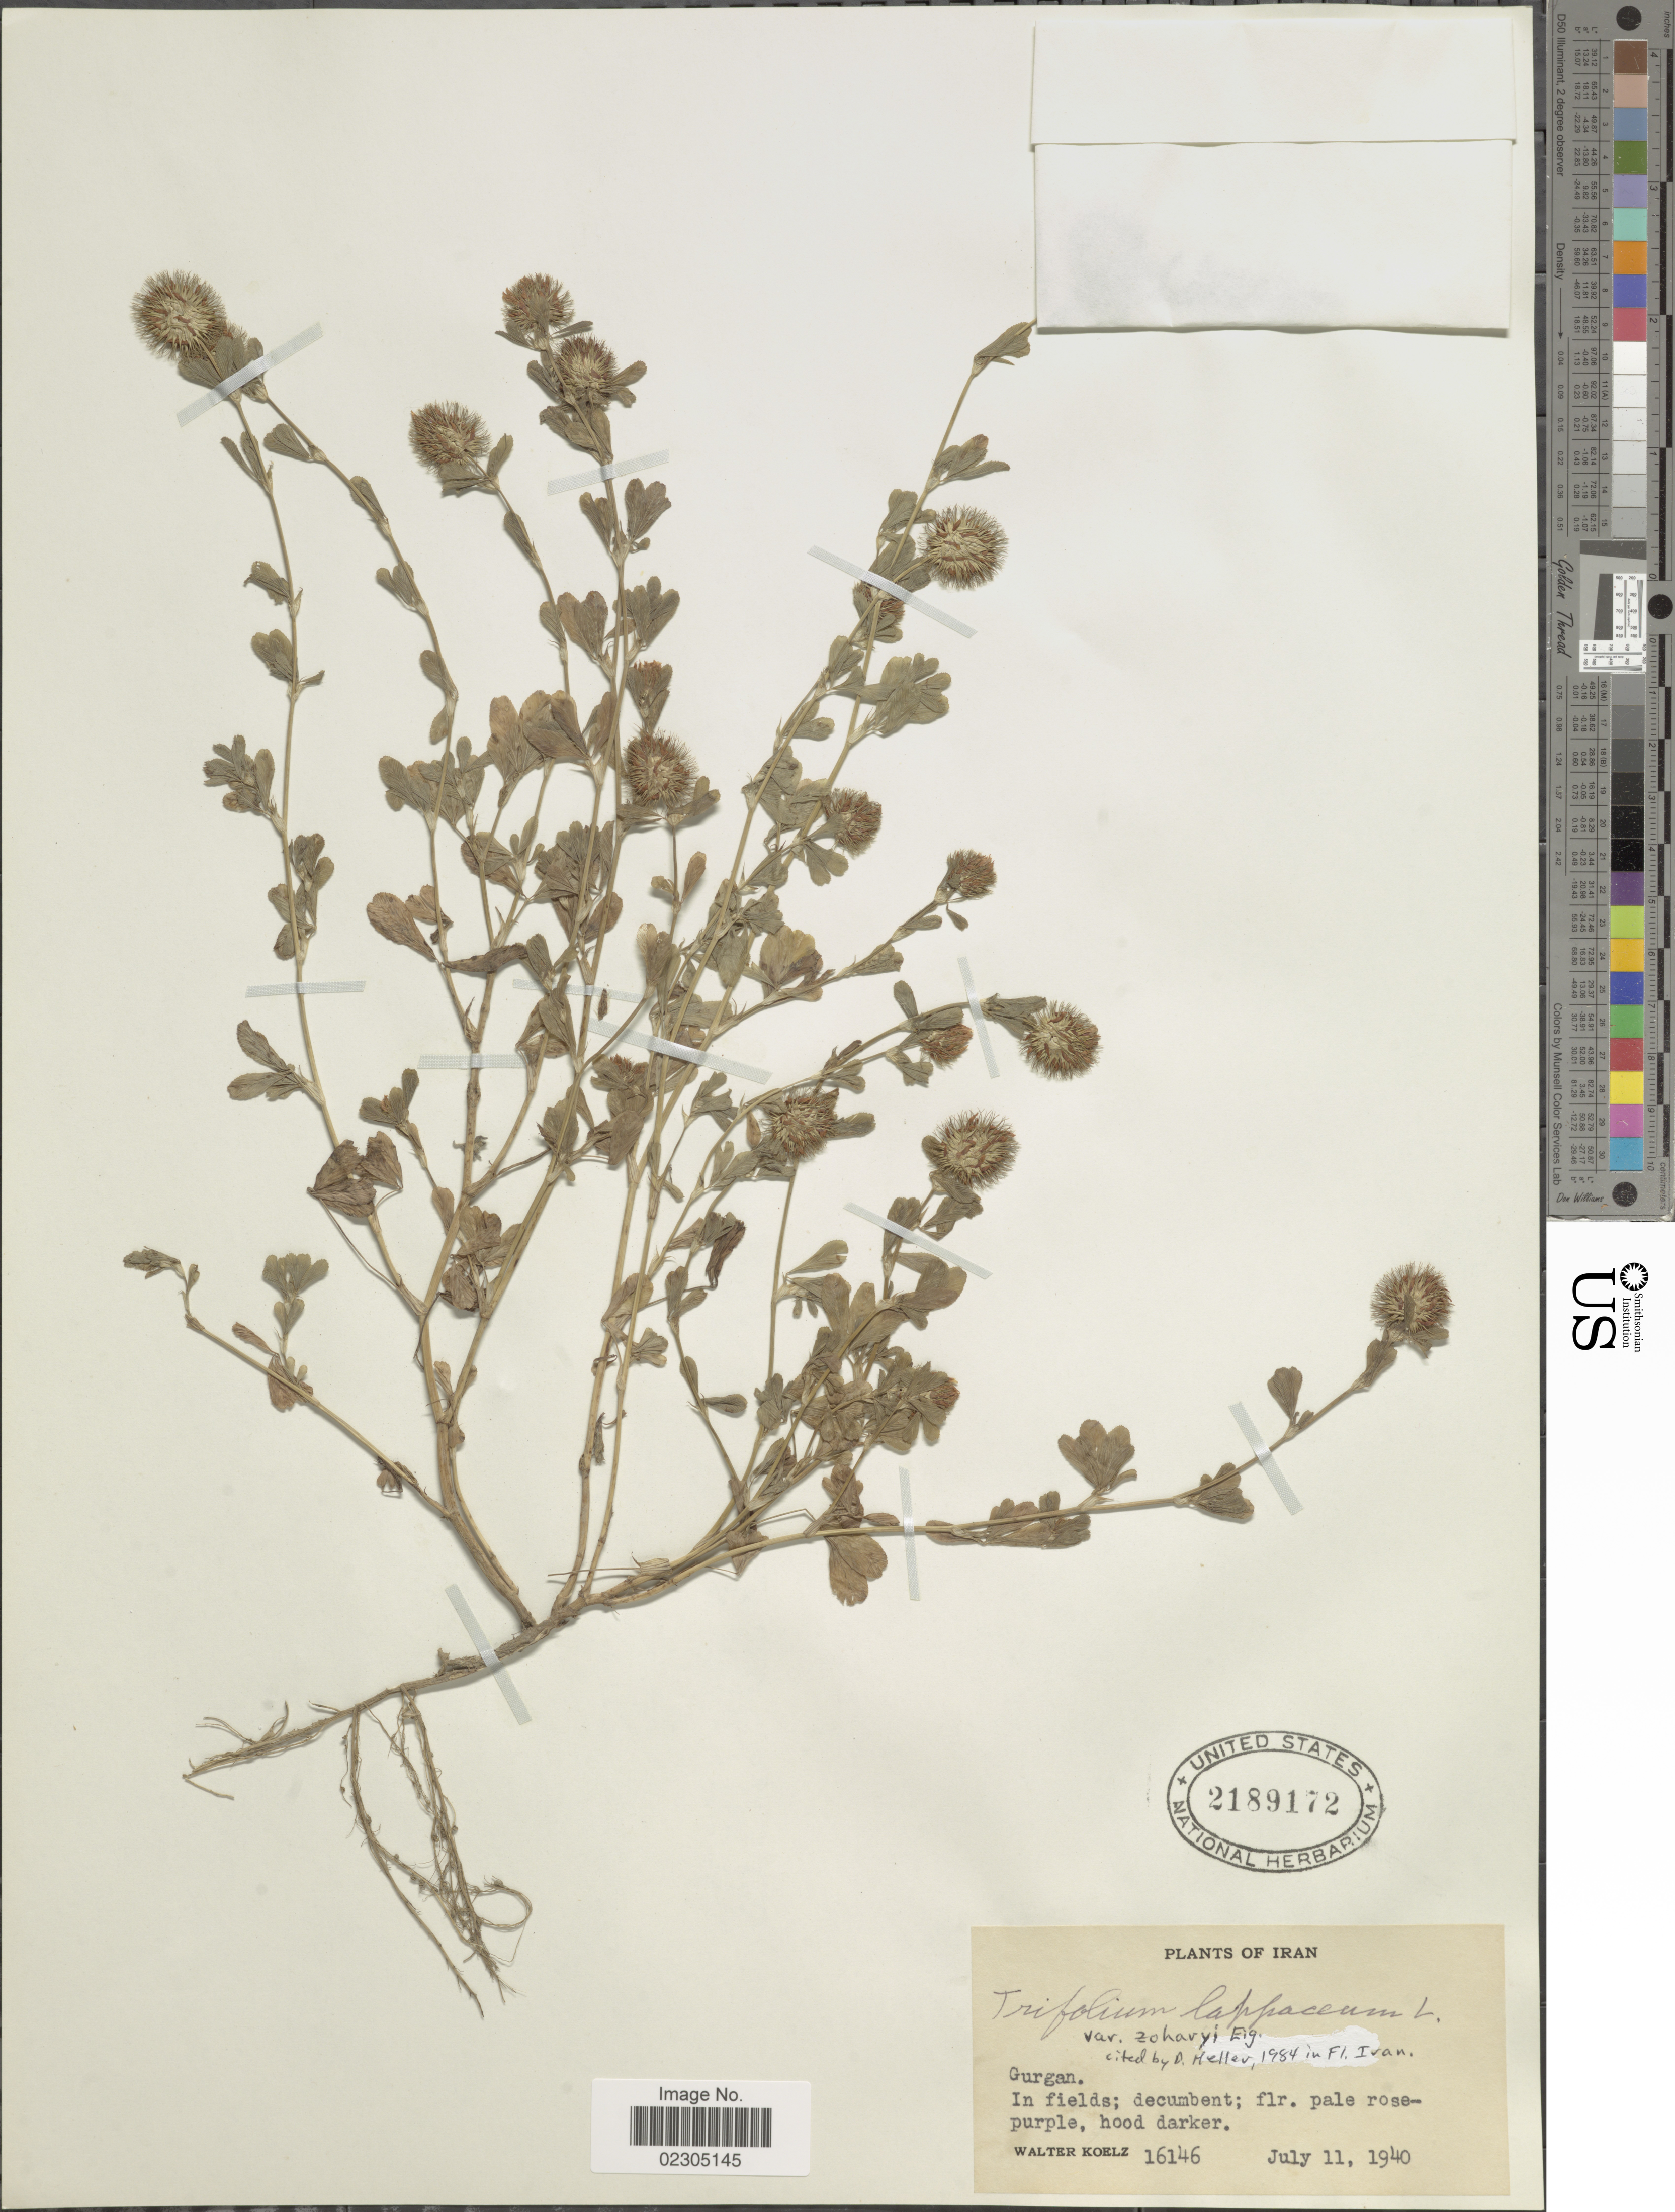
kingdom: Plantae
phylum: Tracheophyta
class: Magnoliopsida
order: Fabales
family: Fabaceae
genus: Trifolium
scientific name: Trifolium lappaceum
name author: L.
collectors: W. N. Koelz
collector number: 16146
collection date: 1940-07-11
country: Iran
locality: Gurgan. In fields.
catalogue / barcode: US 2189172